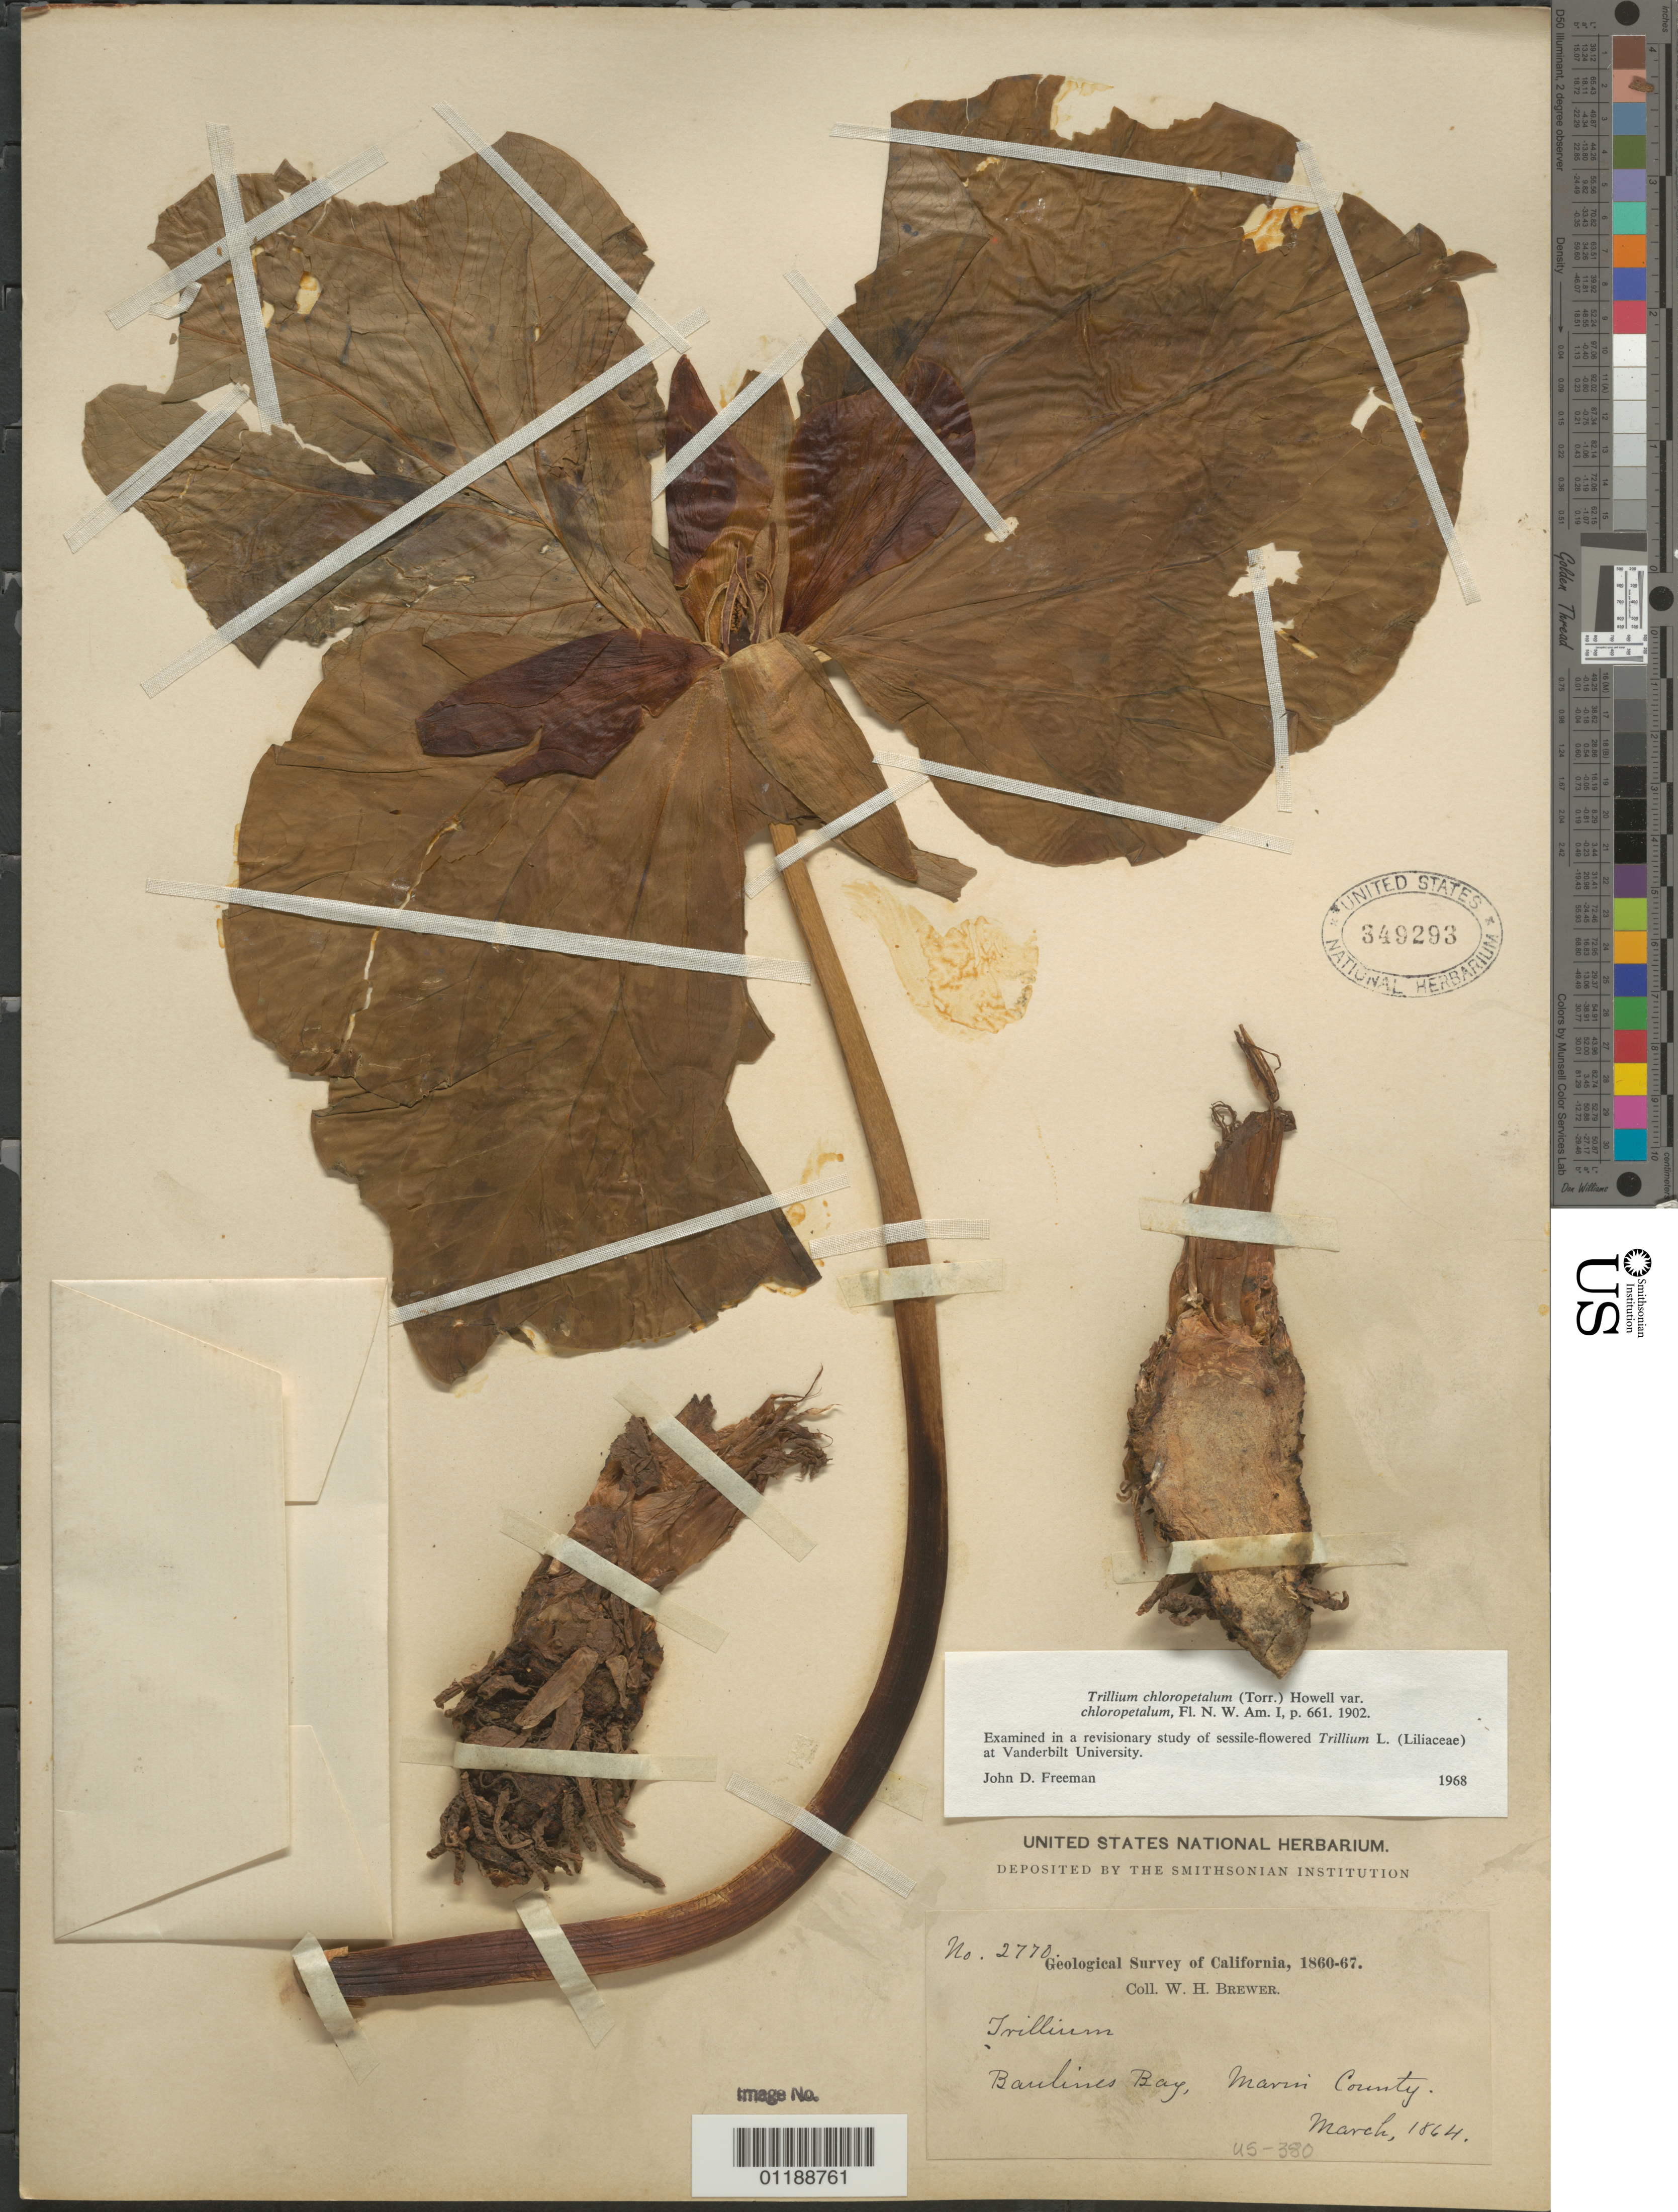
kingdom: Plantae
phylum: Tracheophyta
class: Liliopsida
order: Liliales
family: Melanthiaceae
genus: Trillium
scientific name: Trillium chloropetalum var. chloropetalum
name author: (Torr.) Howell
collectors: W. H. Brewer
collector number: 2770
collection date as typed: Mar 1864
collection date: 1864-03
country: United States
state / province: California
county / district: Marin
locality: Baulines Bay.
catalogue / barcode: US 349293